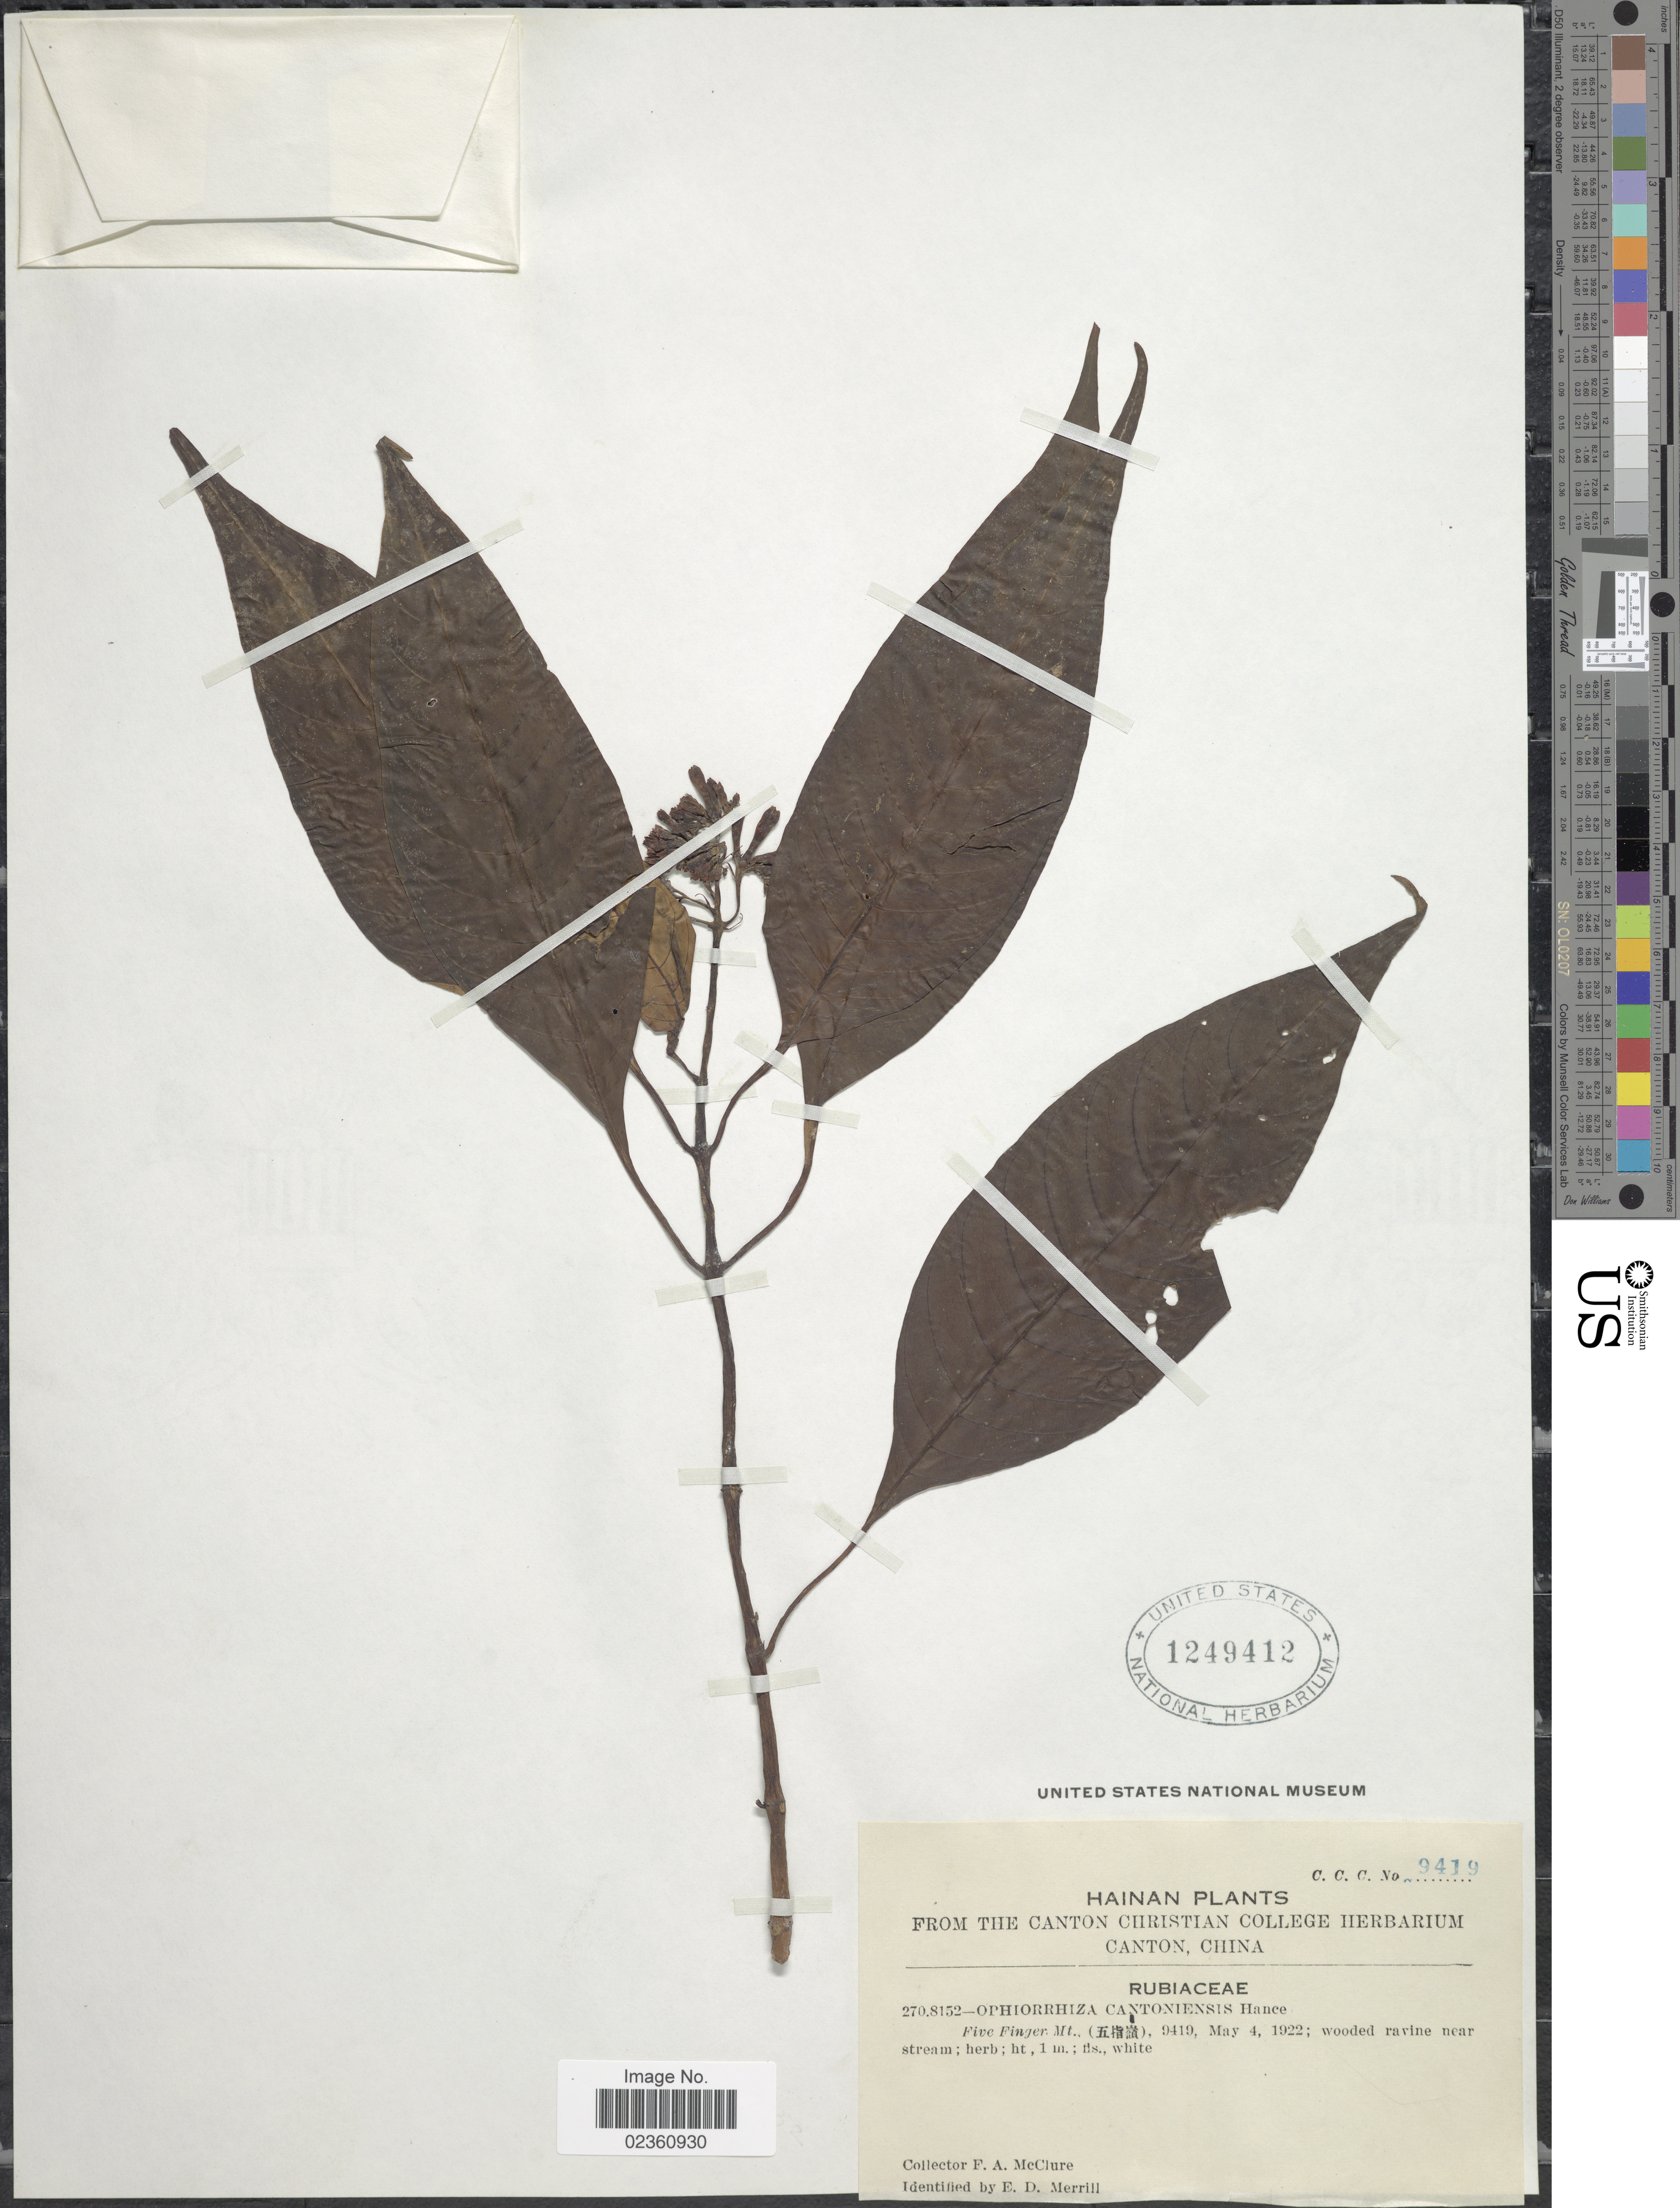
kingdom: Plantae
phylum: Tracheophyta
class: Magnoliopsida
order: Gentianales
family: Rubiaceae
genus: Ophiorrhiza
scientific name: Ophiorrhiza cantonensis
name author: Hance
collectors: F. A. McClure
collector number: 9419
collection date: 1922-05-04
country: China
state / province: Hainan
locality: Five Finger Mt.; wooded ravine near stream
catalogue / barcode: US 1249412